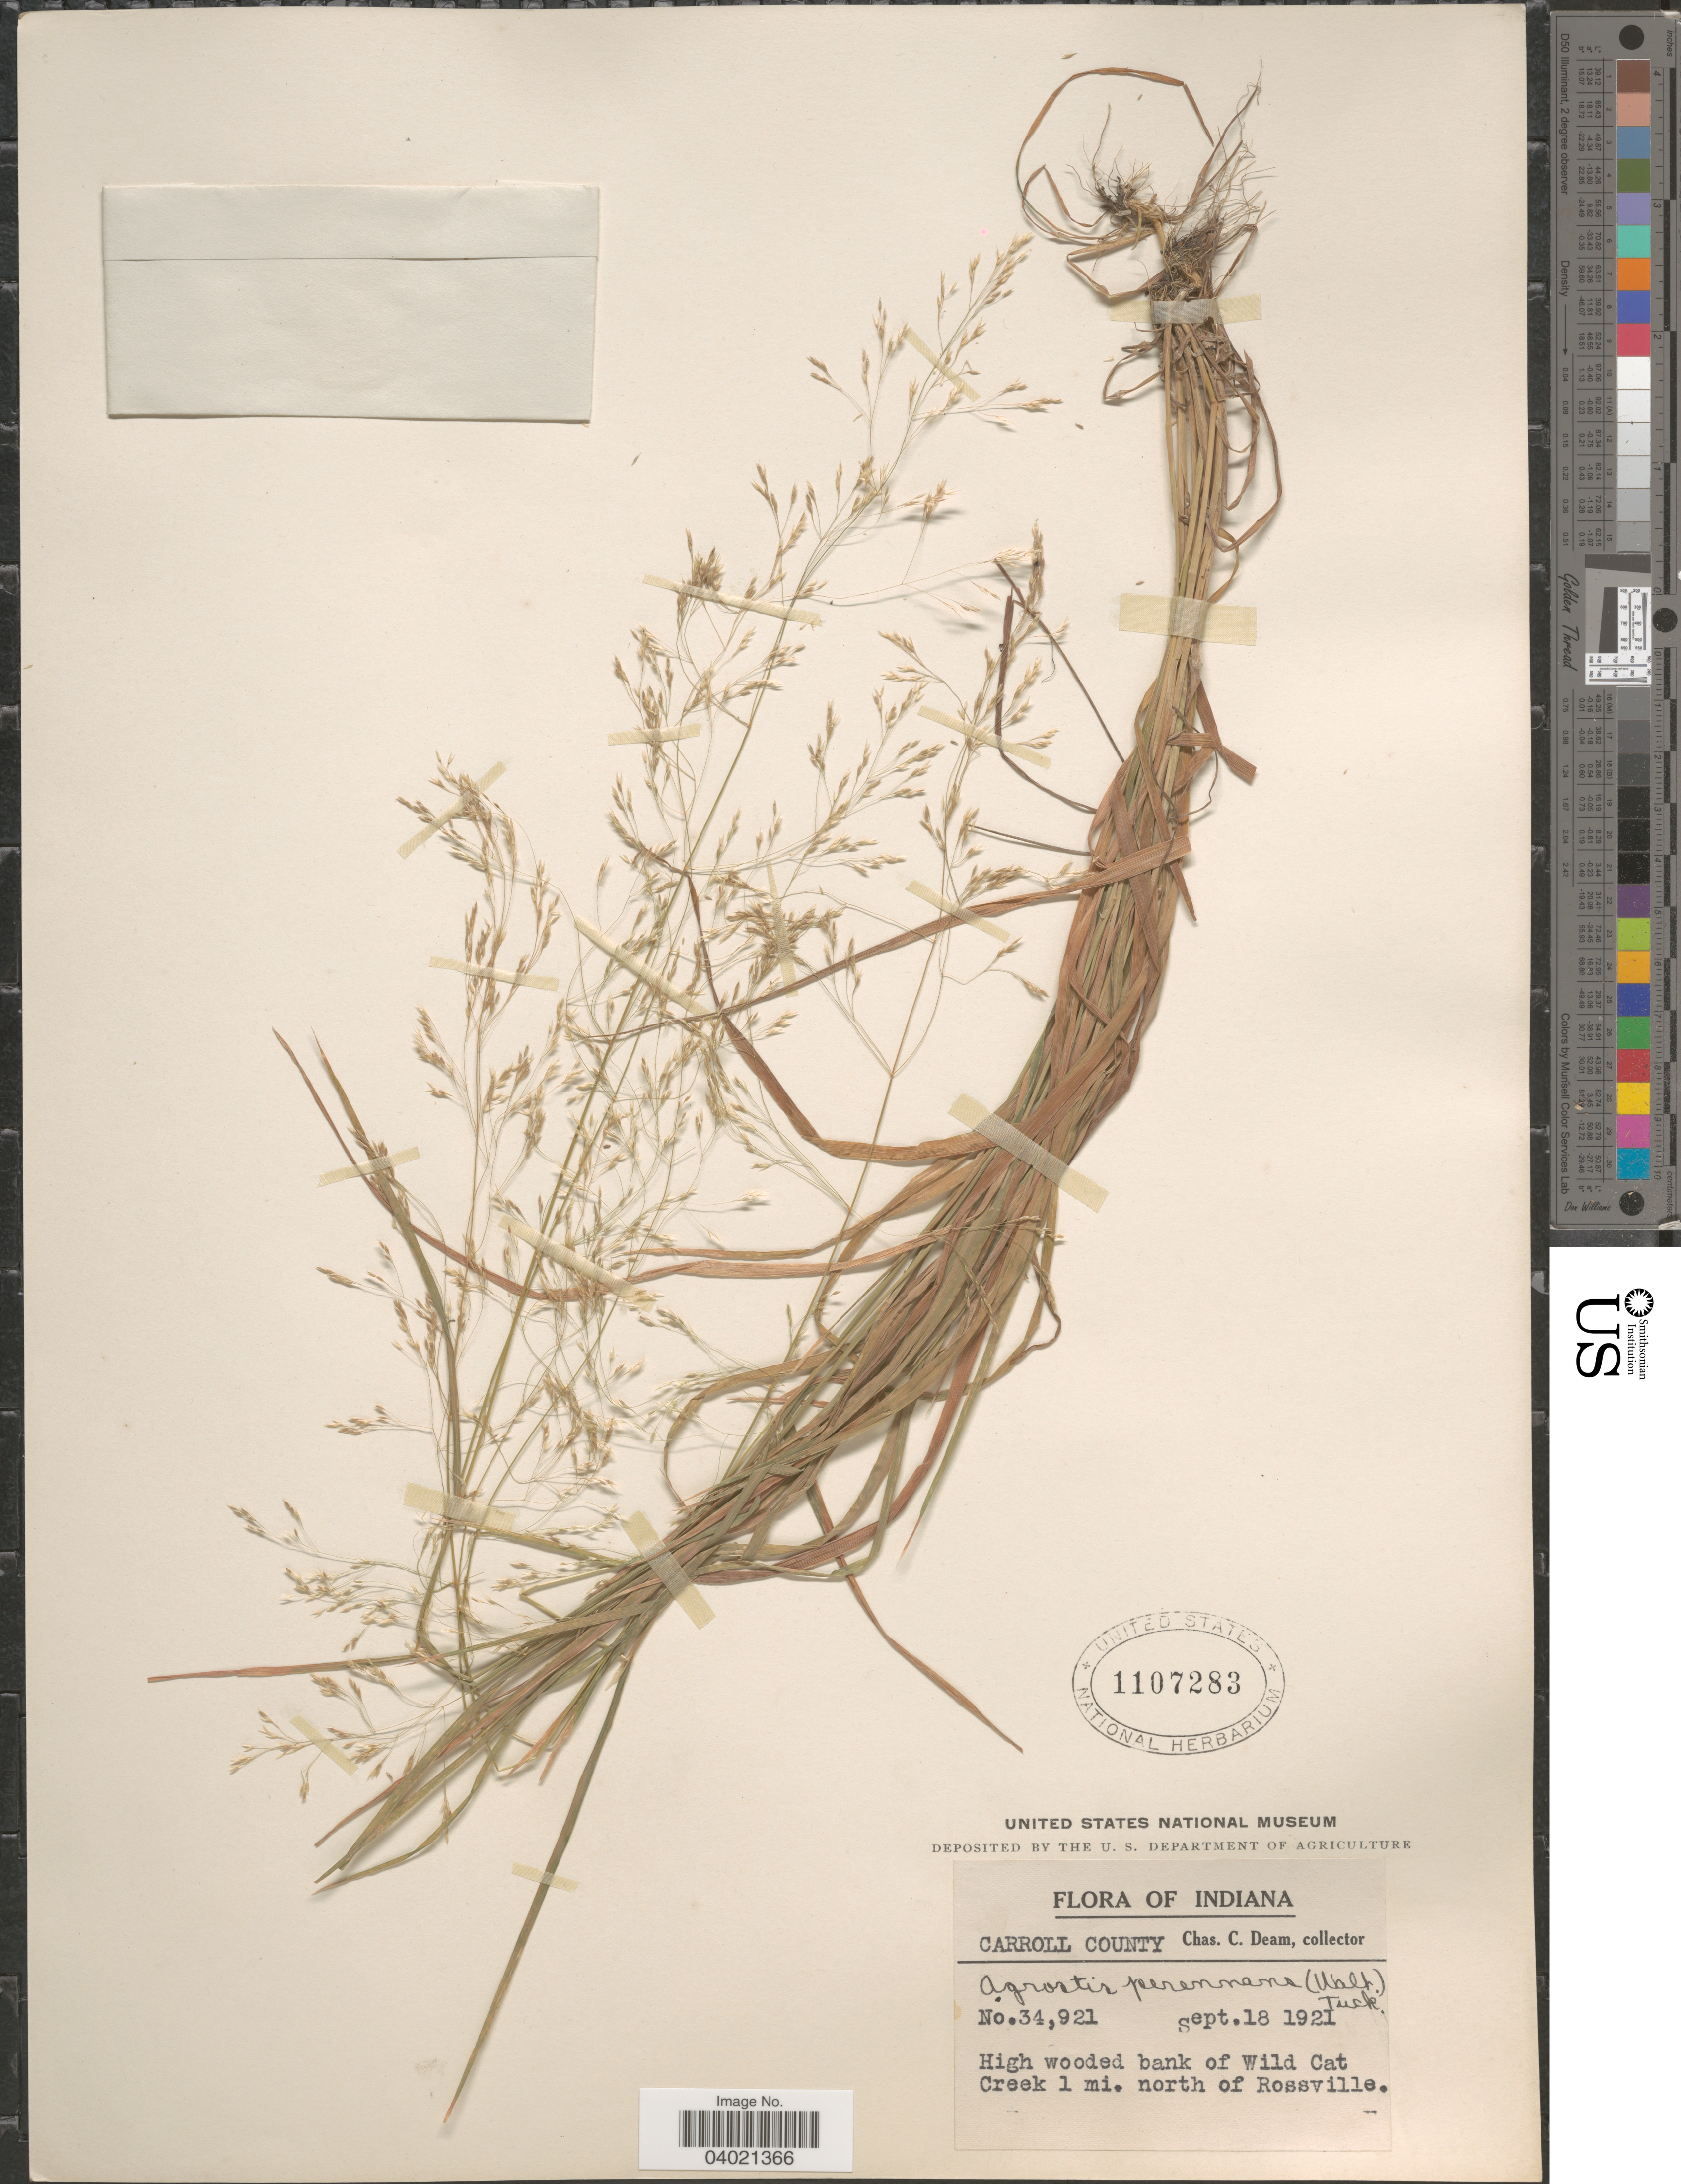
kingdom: Plantae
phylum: Tracheophyta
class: Liliopsida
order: Poales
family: Poaceae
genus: Agrostis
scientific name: Agrostis perennans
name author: (Walter) Tuck.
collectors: C. C. Deam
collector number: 34921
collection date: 1921-09-18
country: United States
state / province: Indiana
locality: Carroll County. Wild Cat Creek 1 mi. north of Rossville.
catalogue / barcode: US 1107283